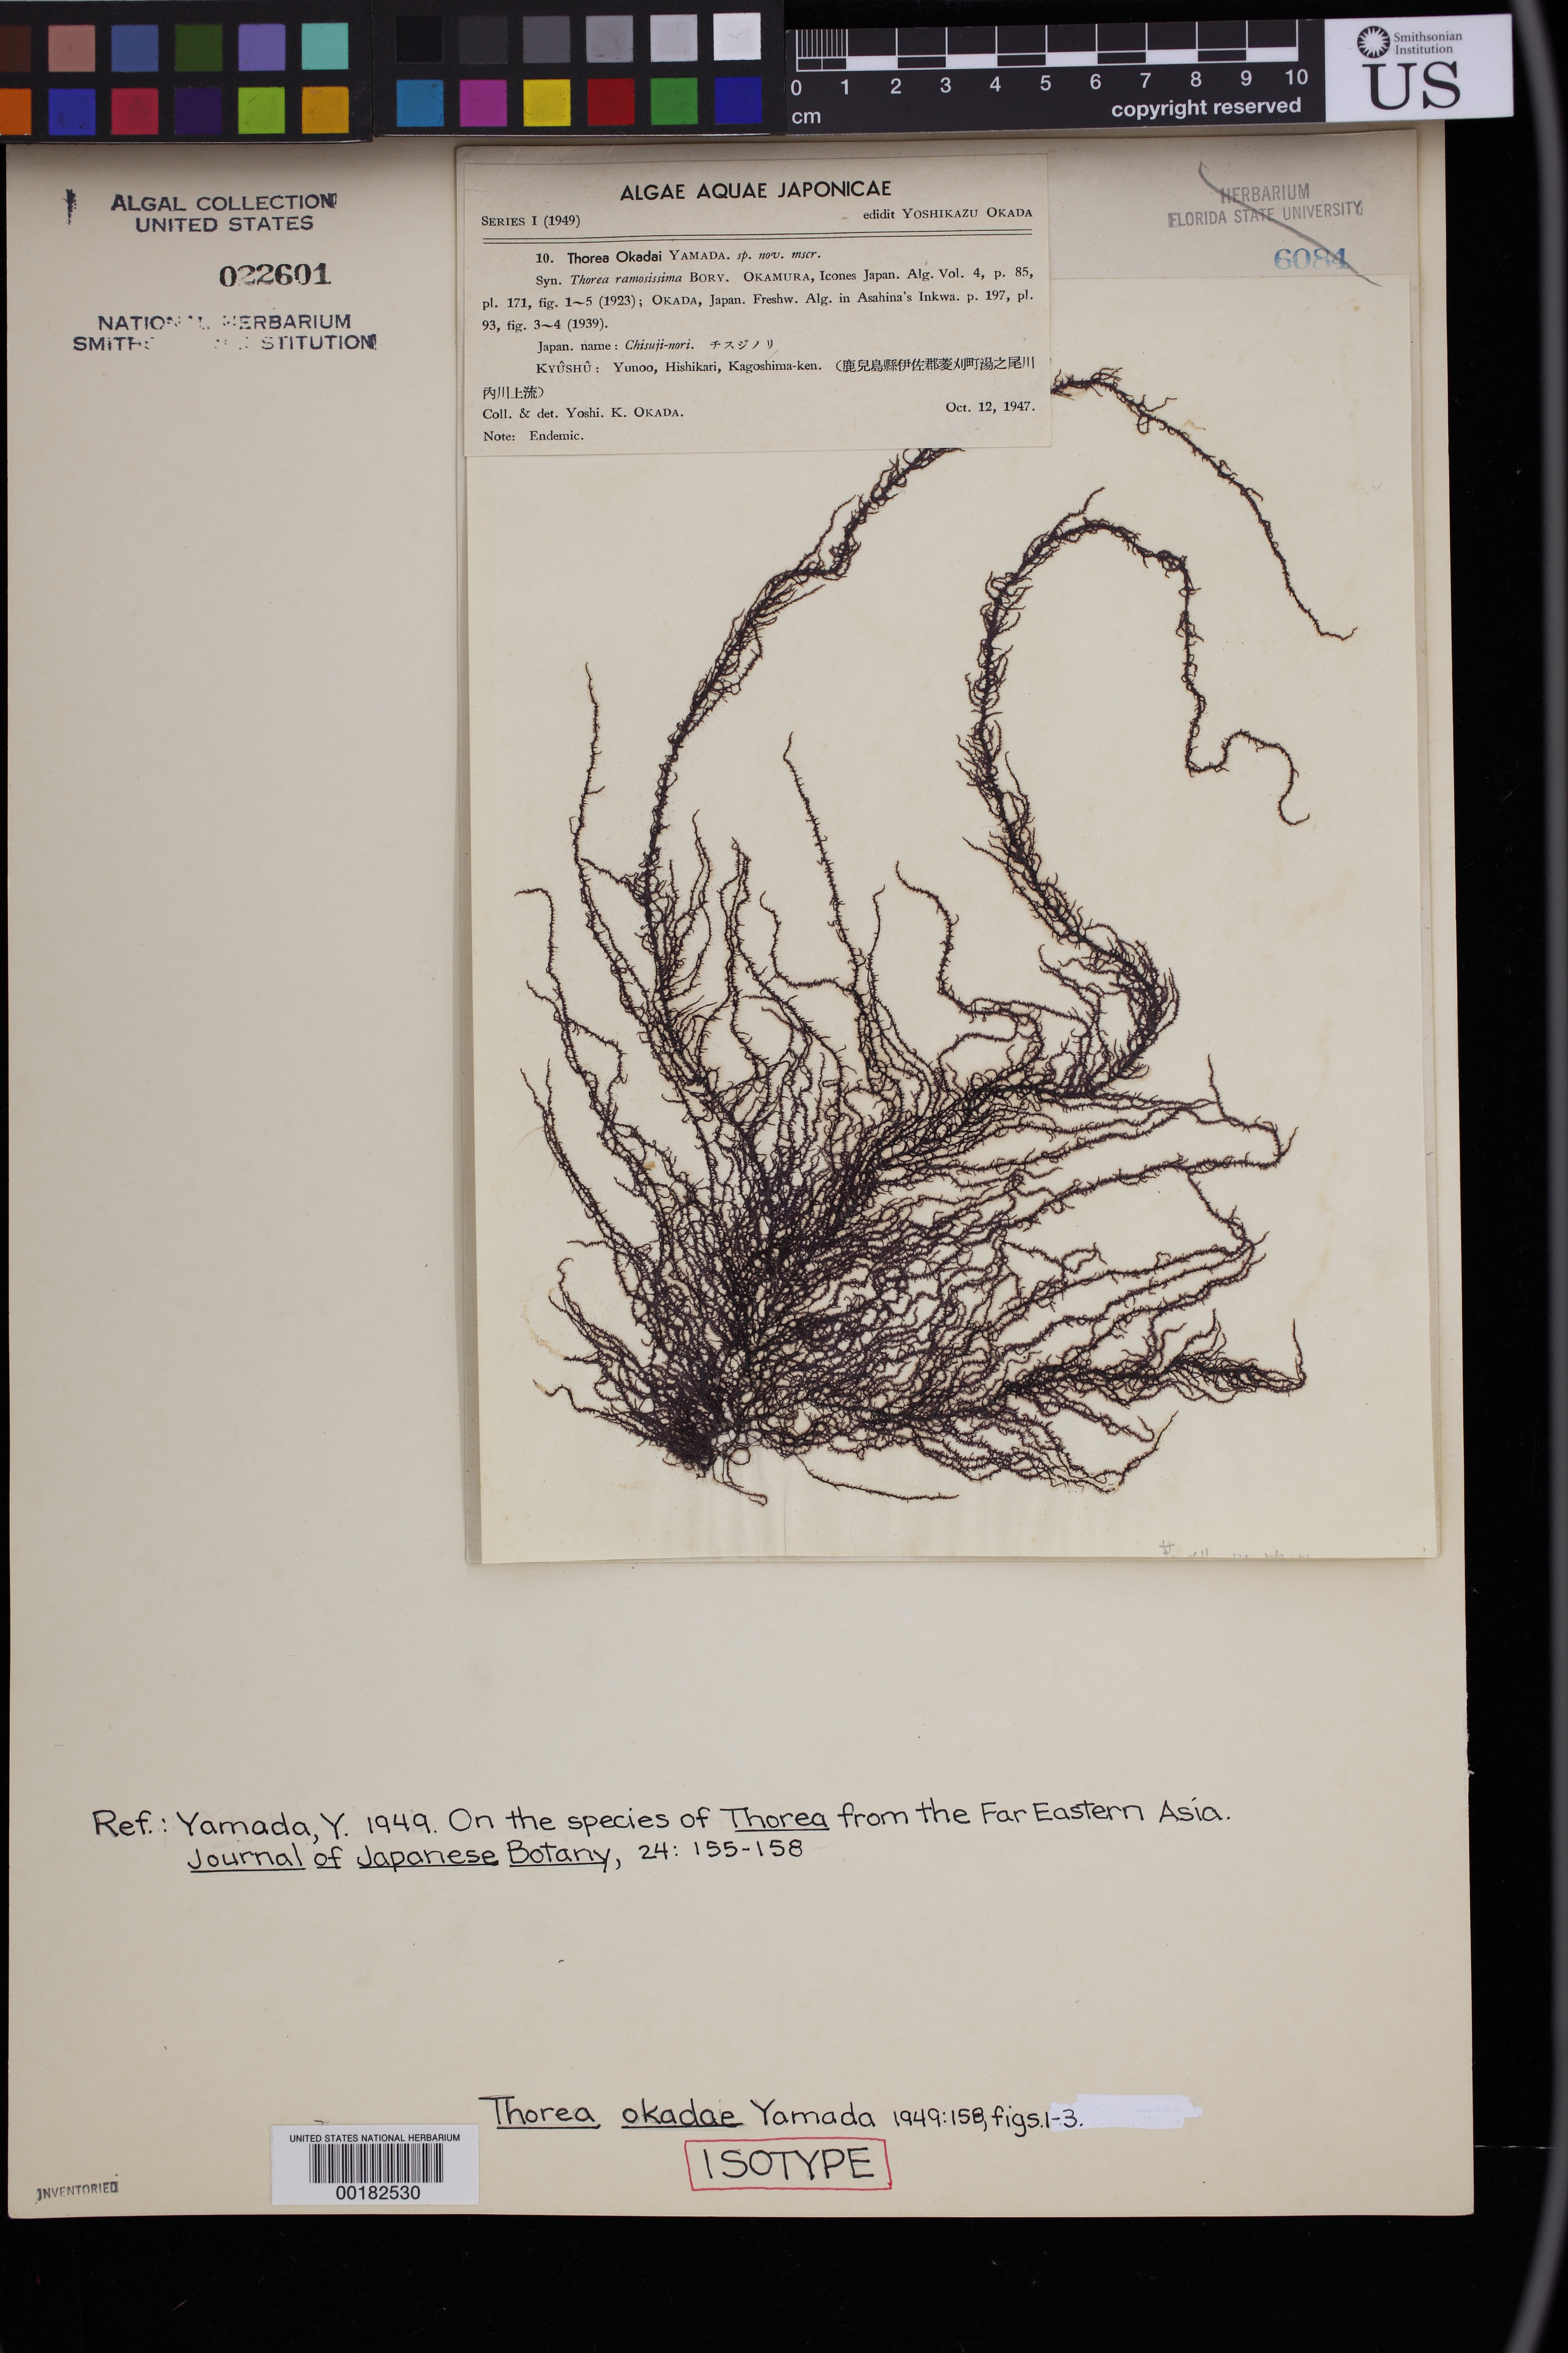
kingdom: Plantae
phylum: Rhodophyta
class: Florideophyceae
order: Thoreales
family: Thoreaceae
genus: Thorea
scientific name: Thorea okadae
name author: Yamada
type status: Isotype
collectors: Y. Okada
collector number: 10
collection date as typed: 12 Oct 1947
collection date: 1947-10-12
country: Japan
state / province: Kagosima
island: Kyushu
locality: Yunoo, Hishikari.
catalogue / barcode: US 22601